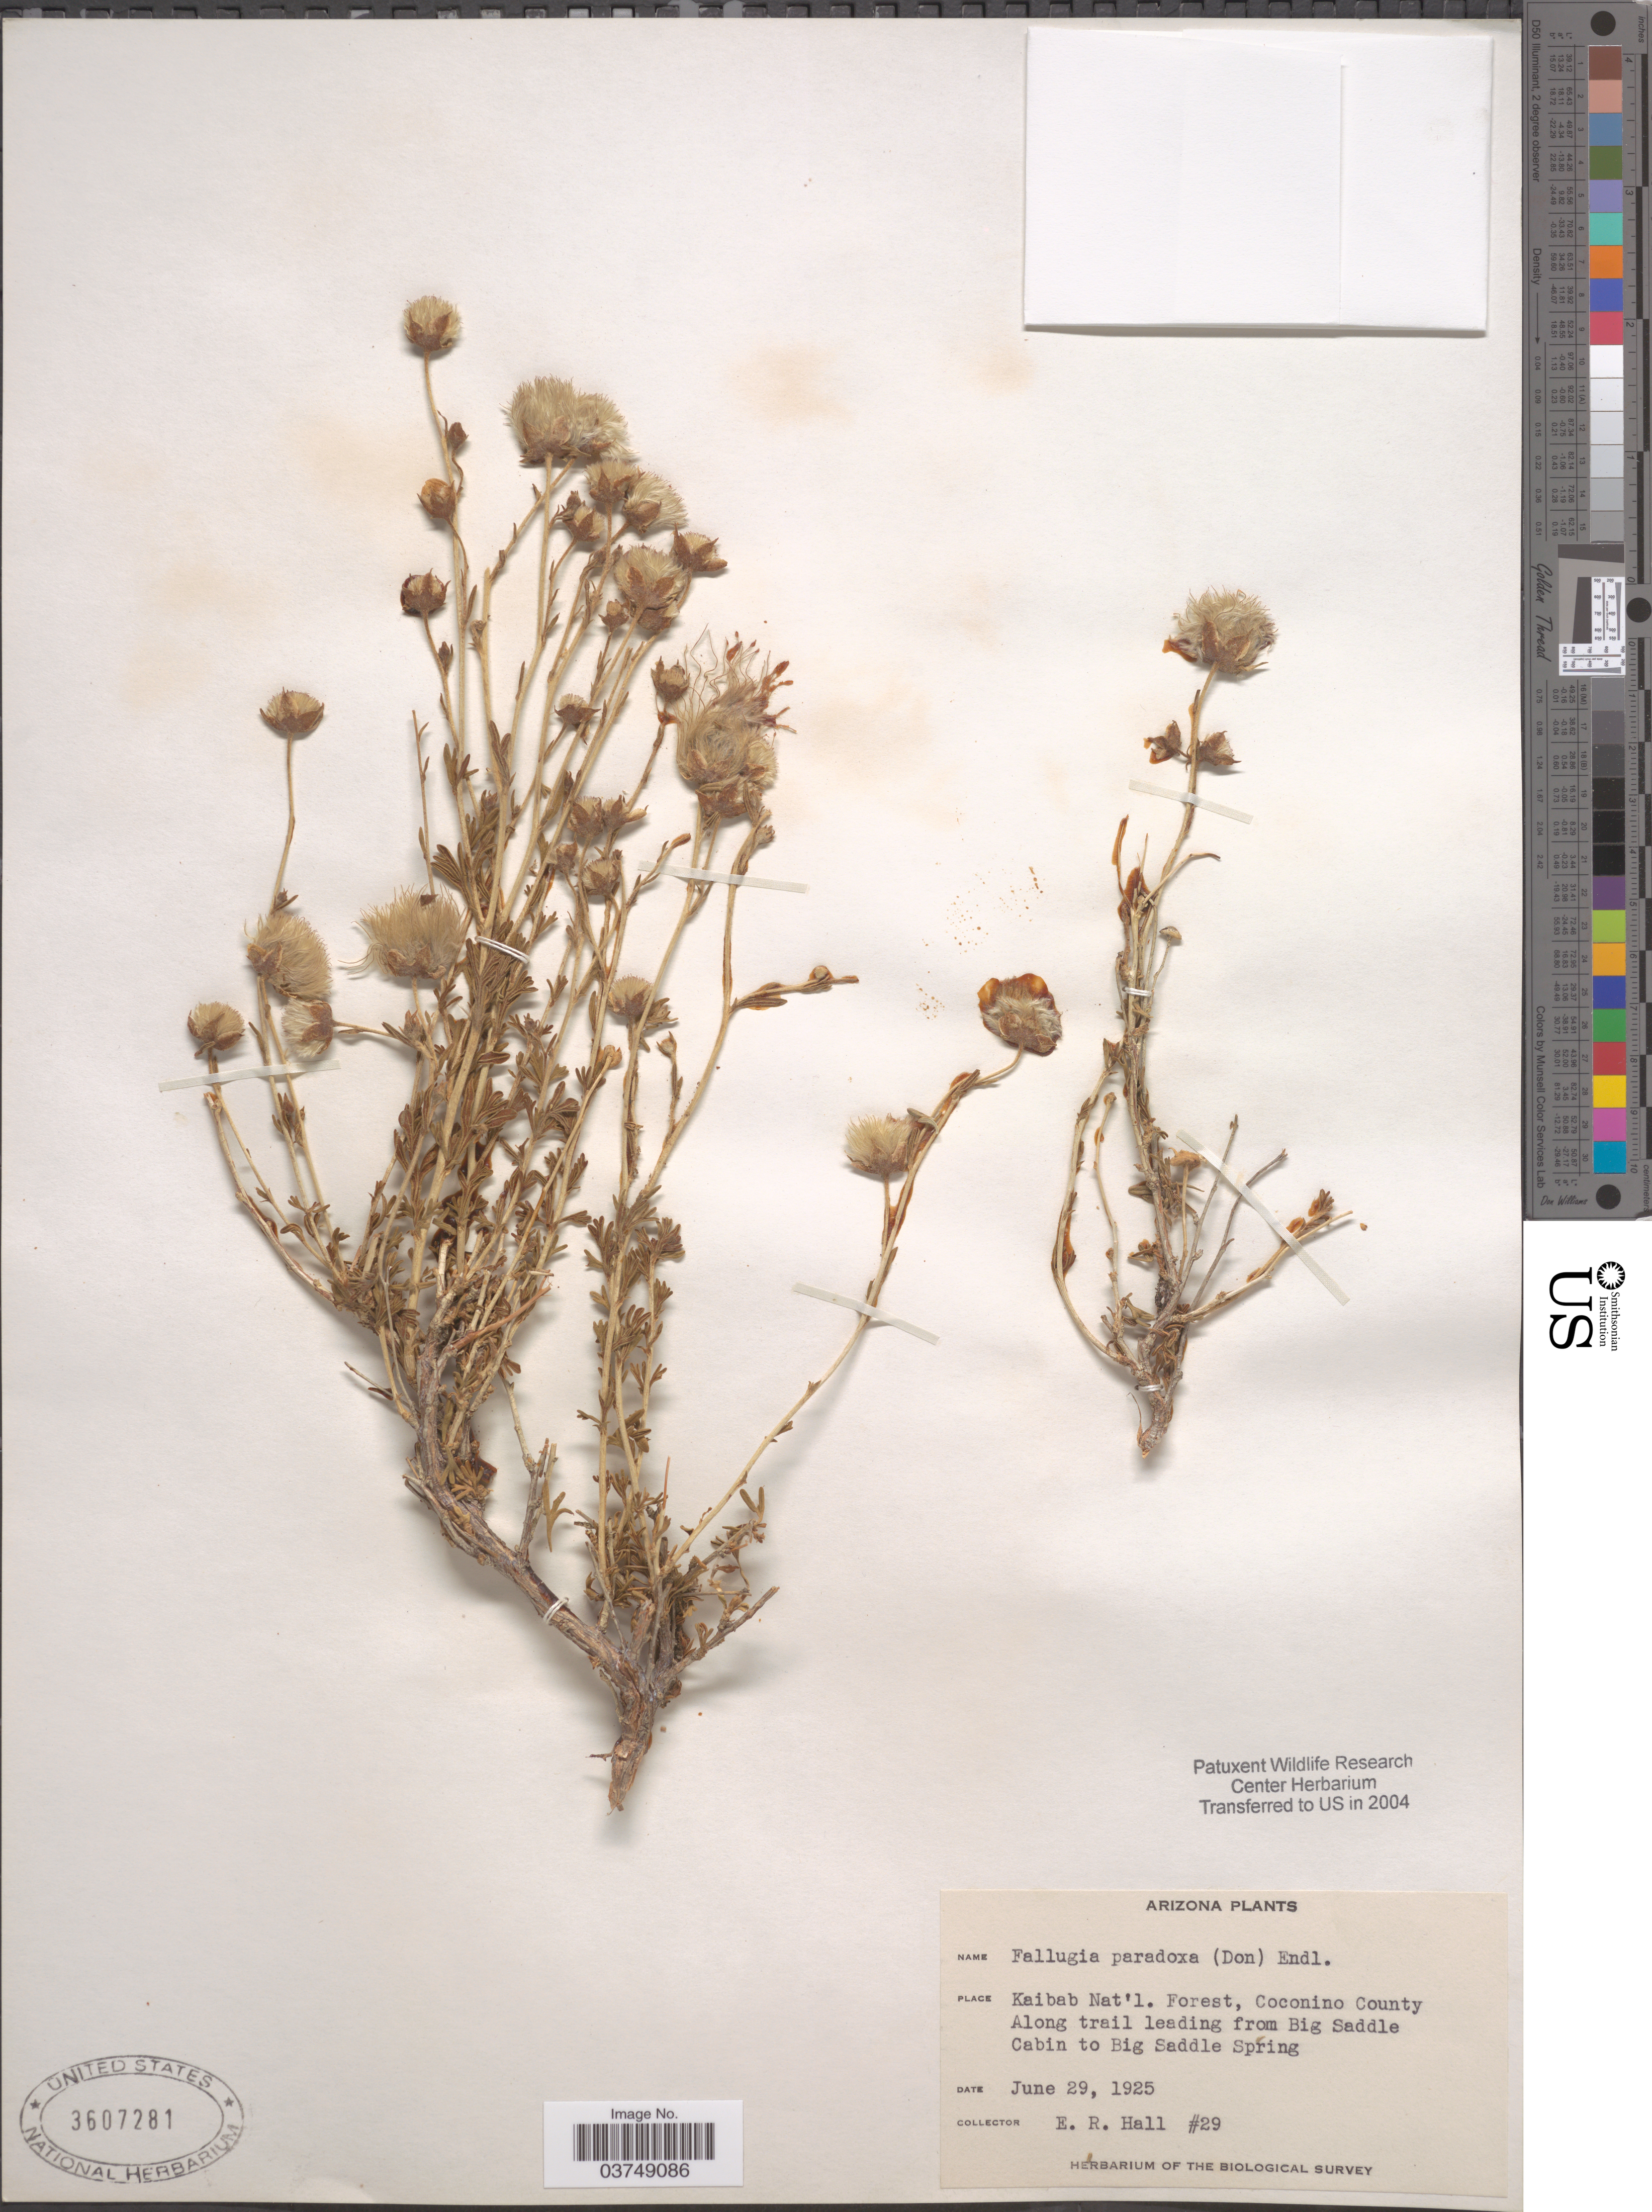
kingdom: Plantae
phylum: Tracheophyta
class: Magnoliopsida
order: Rosales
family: Rosaceae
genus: Fallugia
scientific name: Fallugia paradoxa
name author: (D. Don ex Tilloch & T. Taylor) Endl. ex Torr.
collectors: E. Hall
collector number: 29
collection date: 1925-06-29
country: United States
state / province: Arizona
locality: Kaibab Nat'l. Forest, Coconino County Along trail leading from Big Saddle Cabin to Big Saddle Spring.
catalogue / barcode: US 3607281